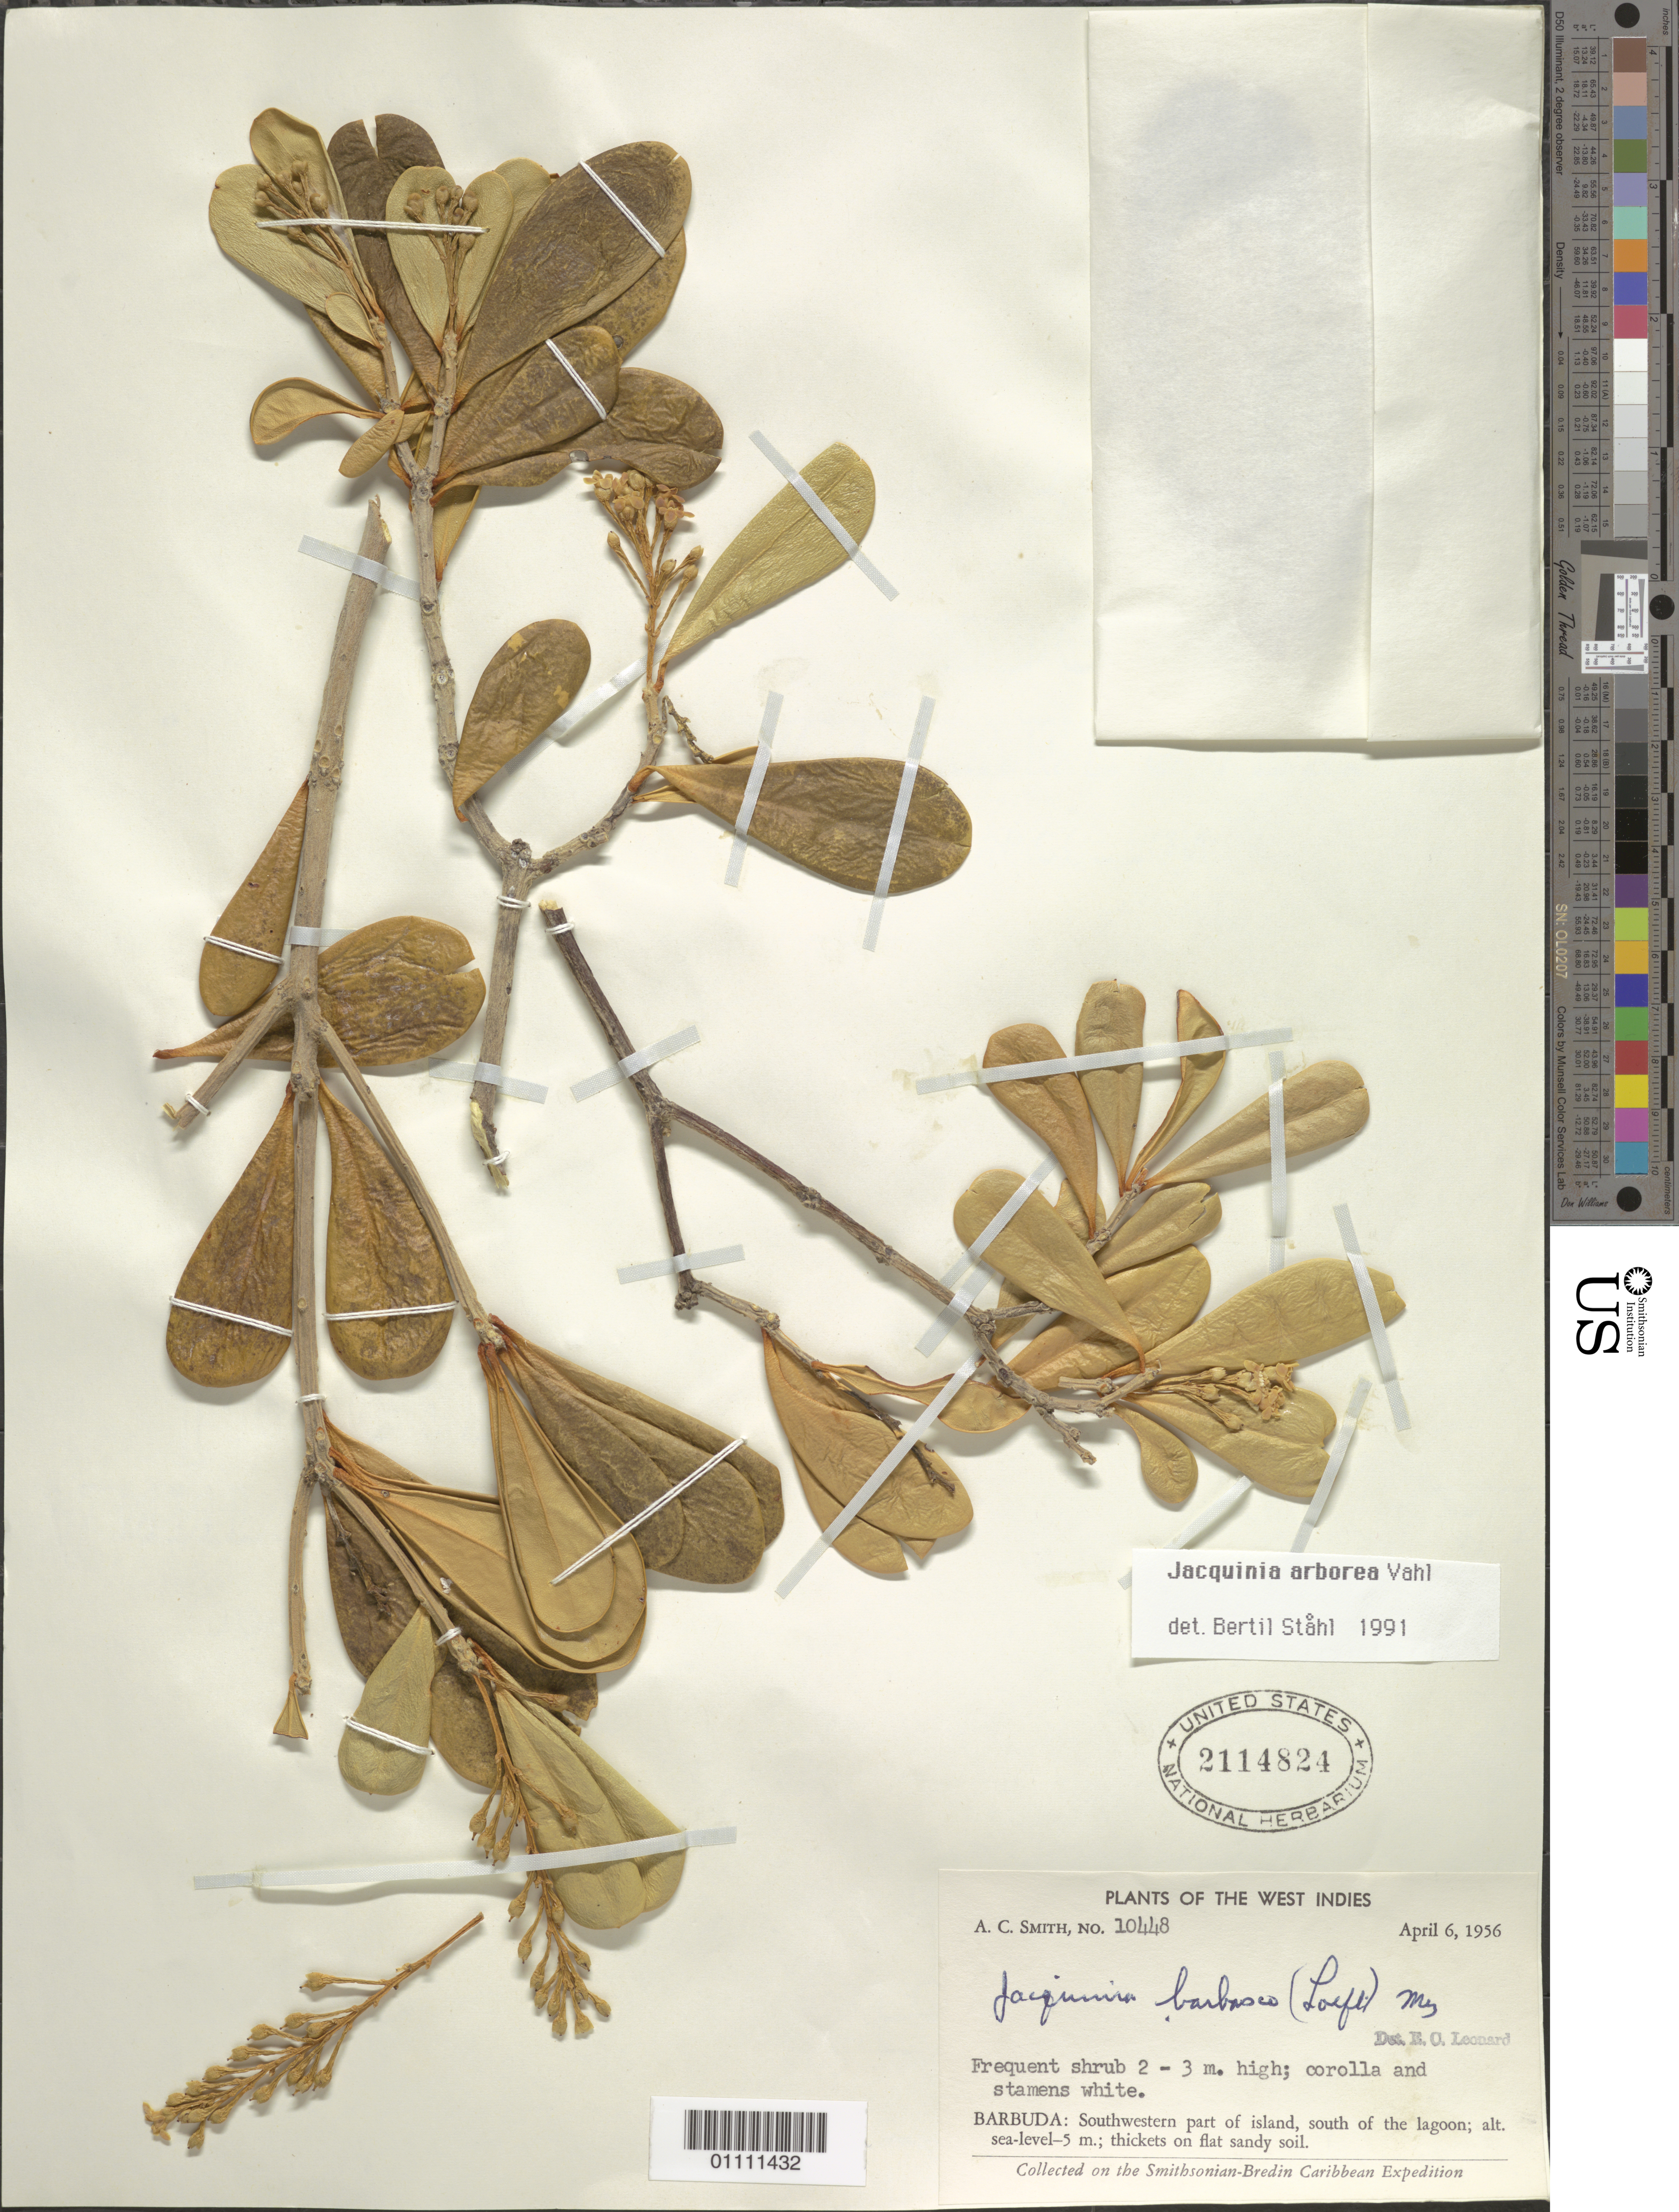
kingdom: Plantae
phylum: Tracheophyta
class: Magnoliopsida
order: Ericales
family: Primulaceae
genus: Jacquinia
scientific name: Jacquinia arborea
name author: Vahl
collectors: A. C. Smith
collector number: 10448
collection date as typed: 06 Apr 1956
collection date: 1956-04-06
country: Antigua and Barbuda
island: Barbuda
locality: SW part of island, S of the lagoon; thickets on flat sandy soil.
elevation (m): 0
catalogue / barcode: US 2114824